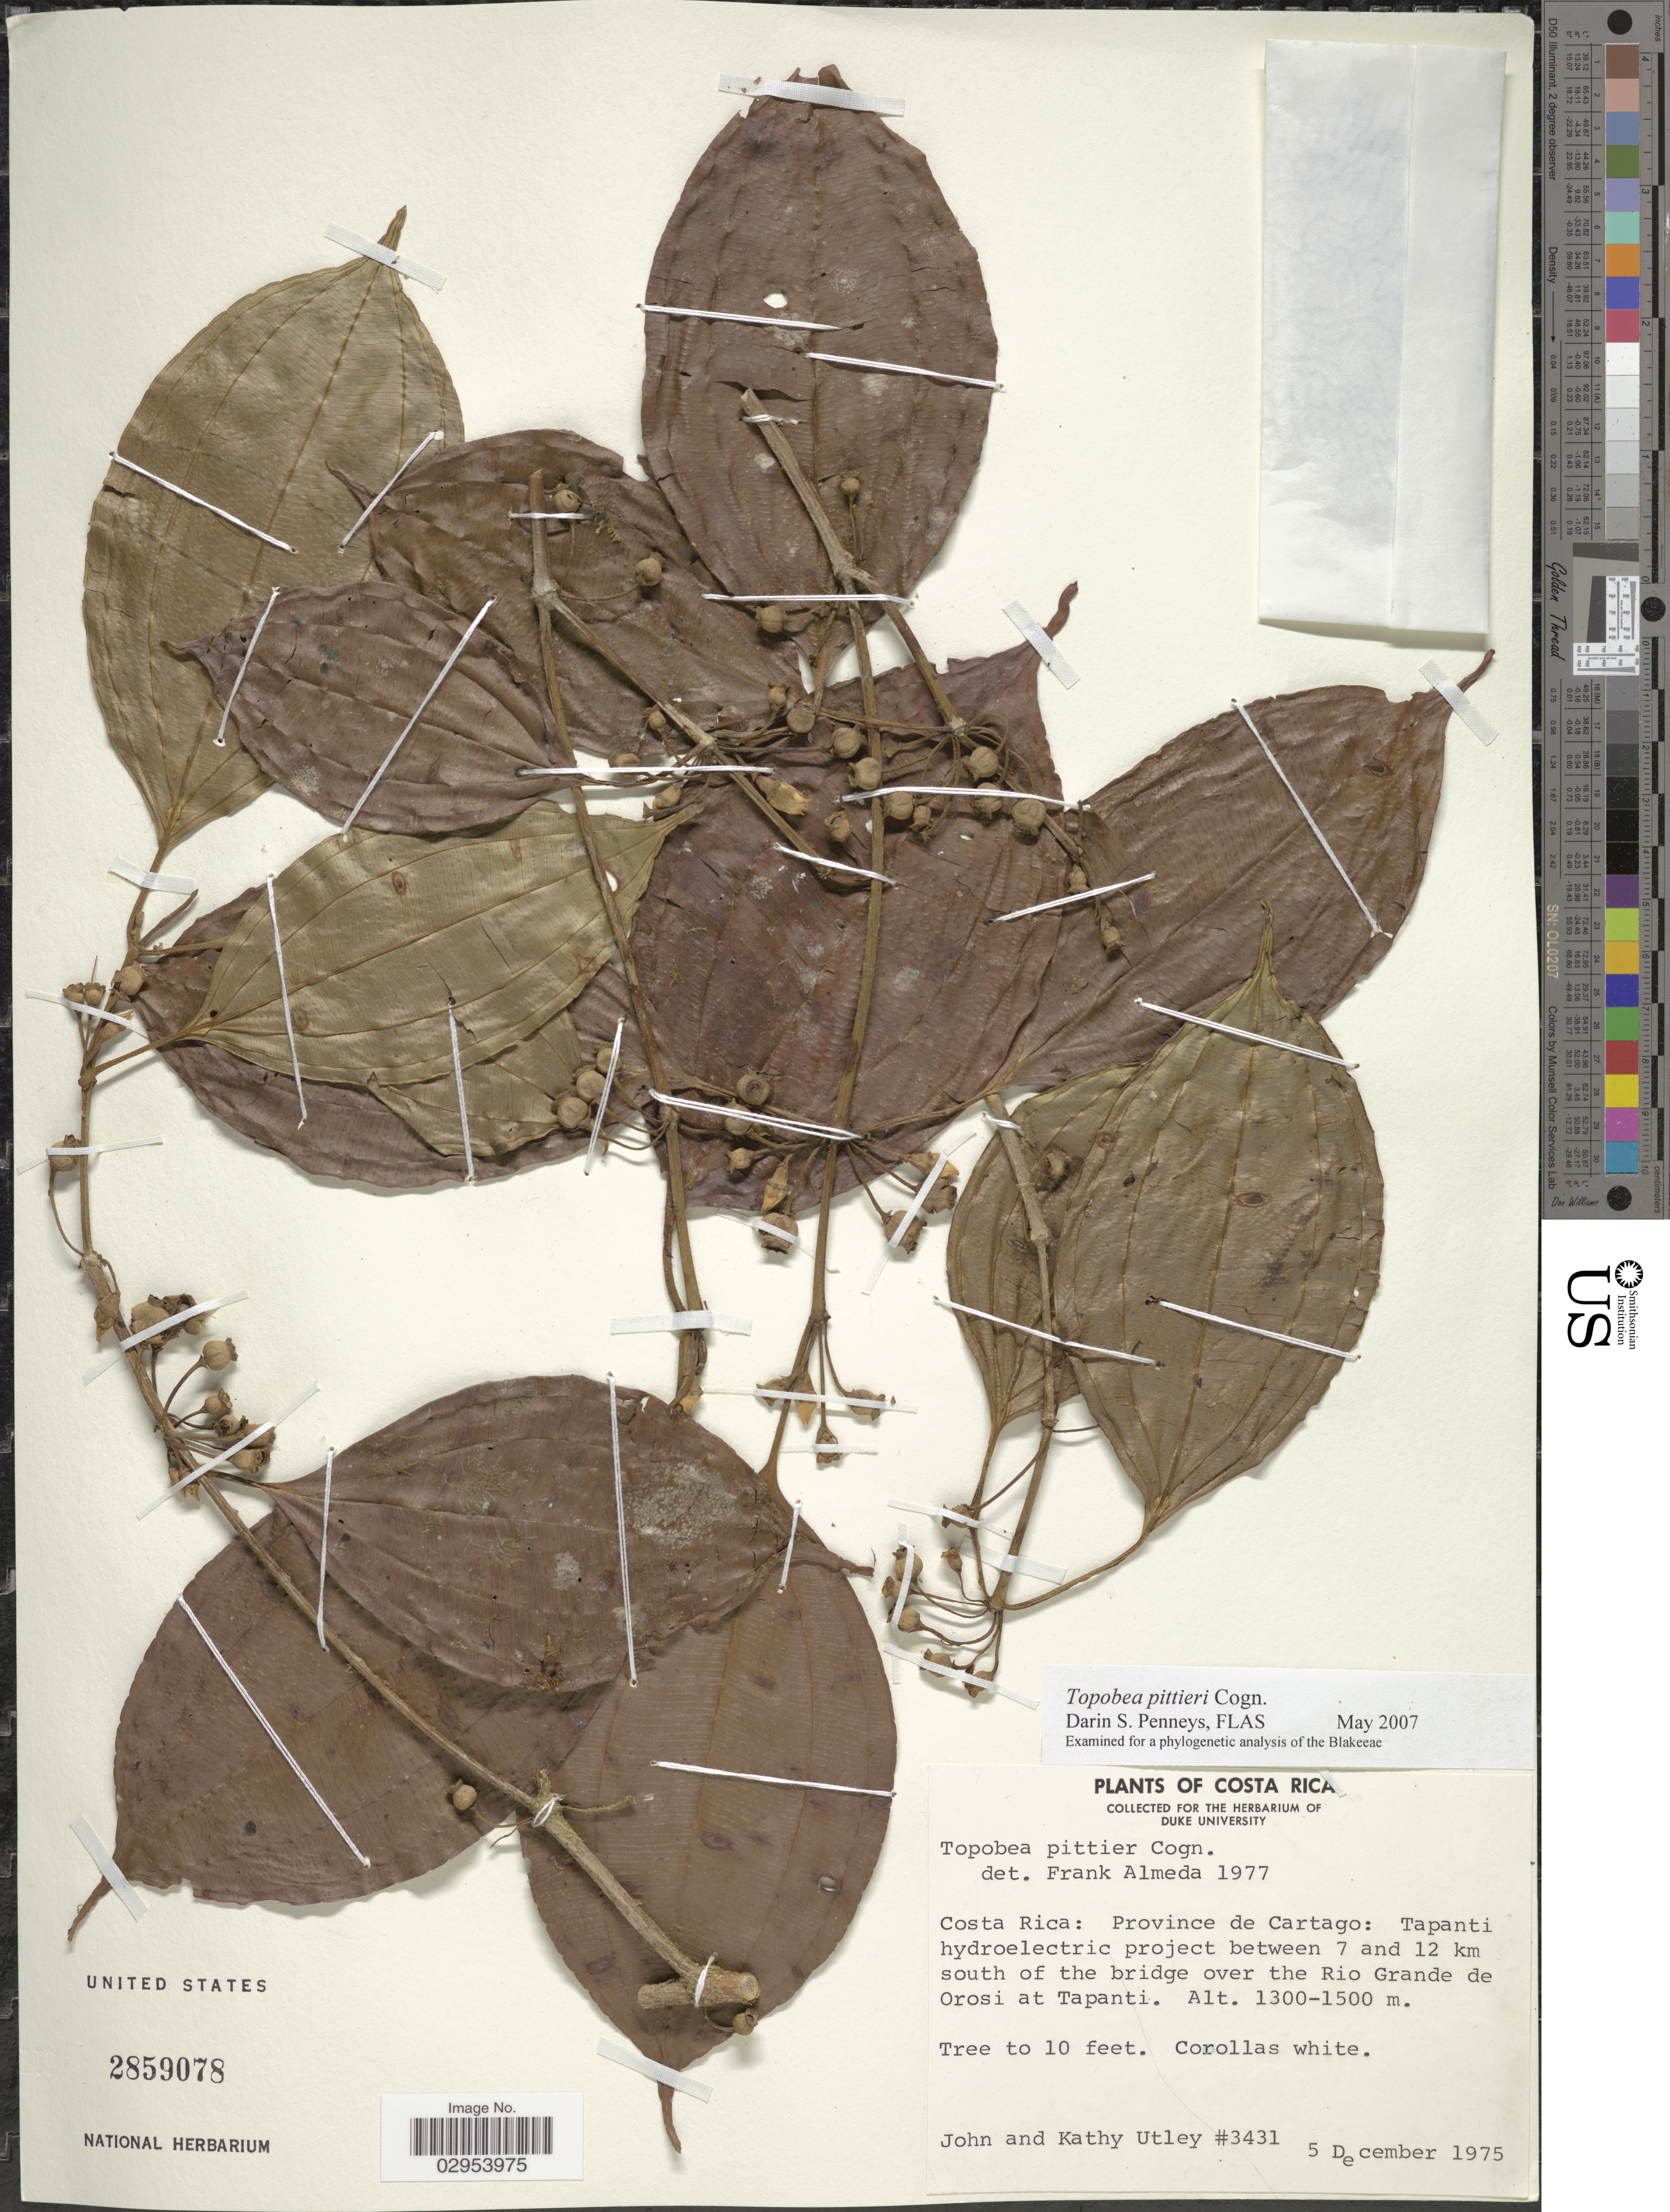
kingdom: Plantae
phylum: Tracheophyta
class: Magnoliopsida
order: Myrtales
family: Melastomataceae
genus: Topobea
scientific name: Topobea pittieri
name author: Cogn.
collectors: J. F. Utley & K. Burt-Utley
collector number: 3431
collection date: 1975-12-05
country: Costa Rica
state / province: Cartago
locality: Tapanti hydroelectric project between 7 and 12 km south of the bridge over the Rio Grande de Orosi at Tapanti.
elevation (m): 1300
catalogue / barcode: US 2859078